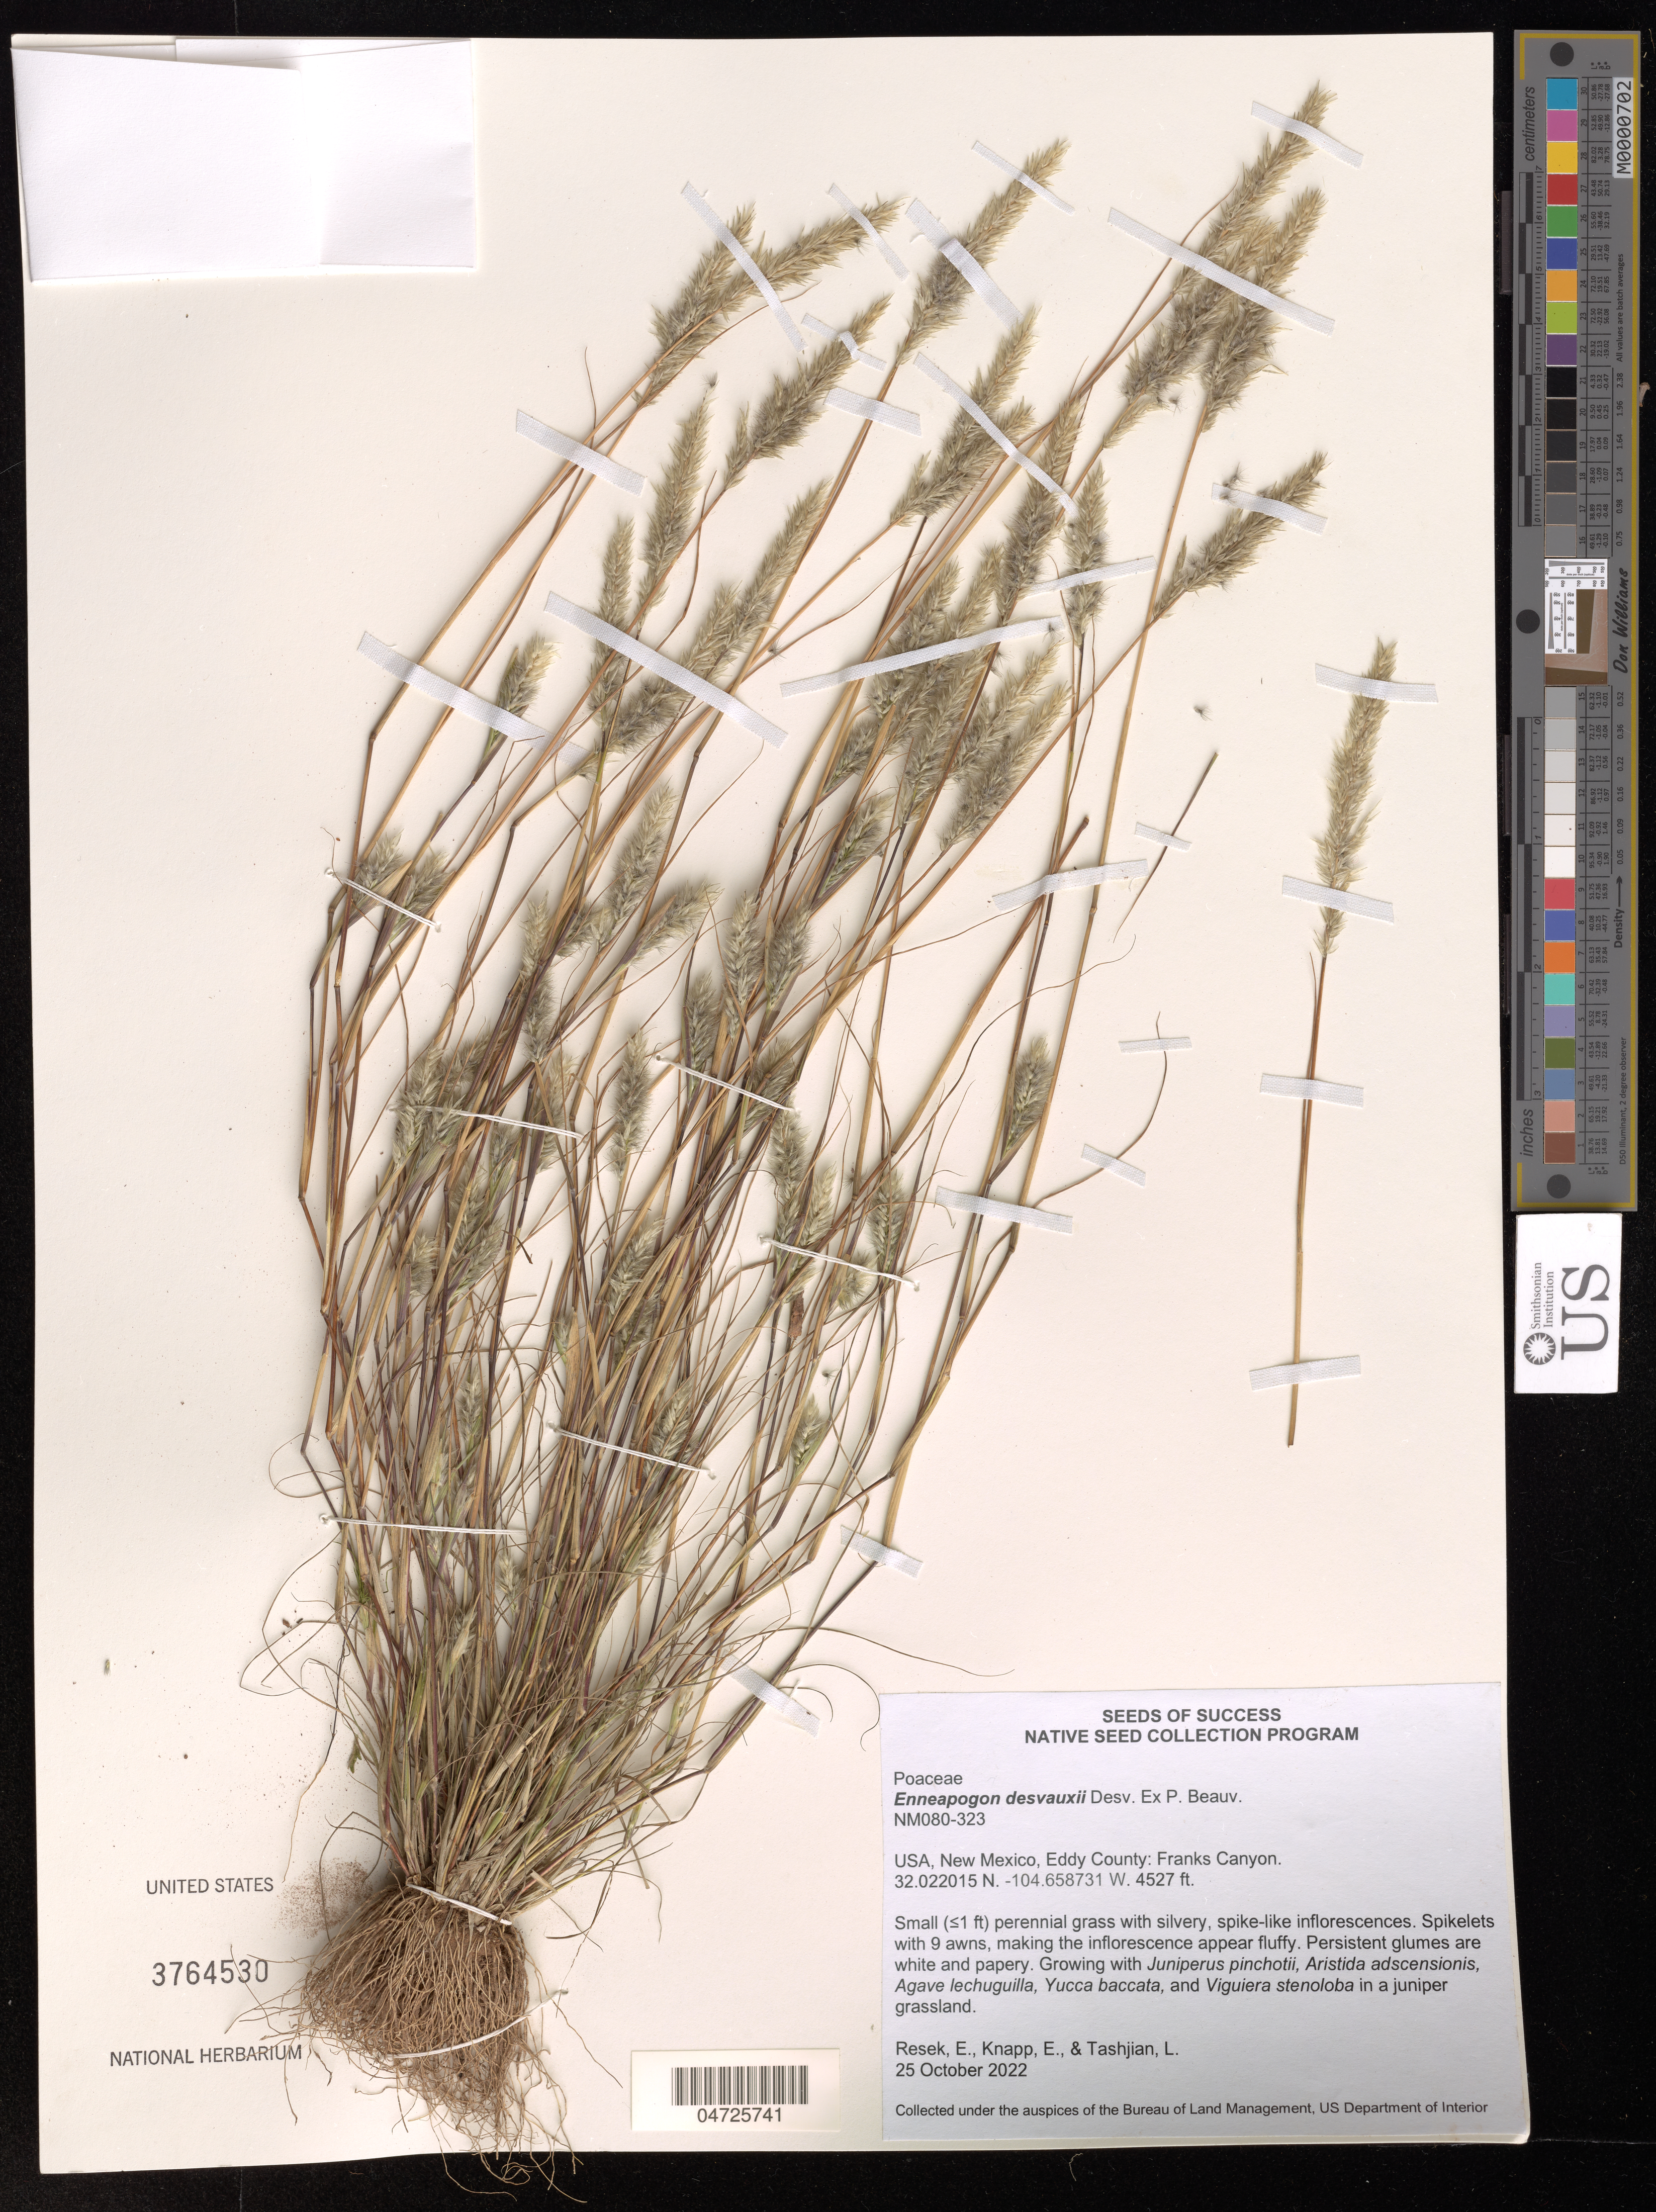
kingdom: Plantae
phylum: Tracheophyta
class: Liliopsida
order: Poales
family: Poaceae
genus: Enneapogon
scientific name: Enneapogon desvauxii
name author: P. Beauv.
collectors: E. Resek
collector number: NM080-323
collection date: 2022-10-25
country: United States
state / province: New Mexico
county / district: Eddy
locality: Eddy County: Franks Canyon.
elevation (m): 1380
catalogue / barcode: US 3764530